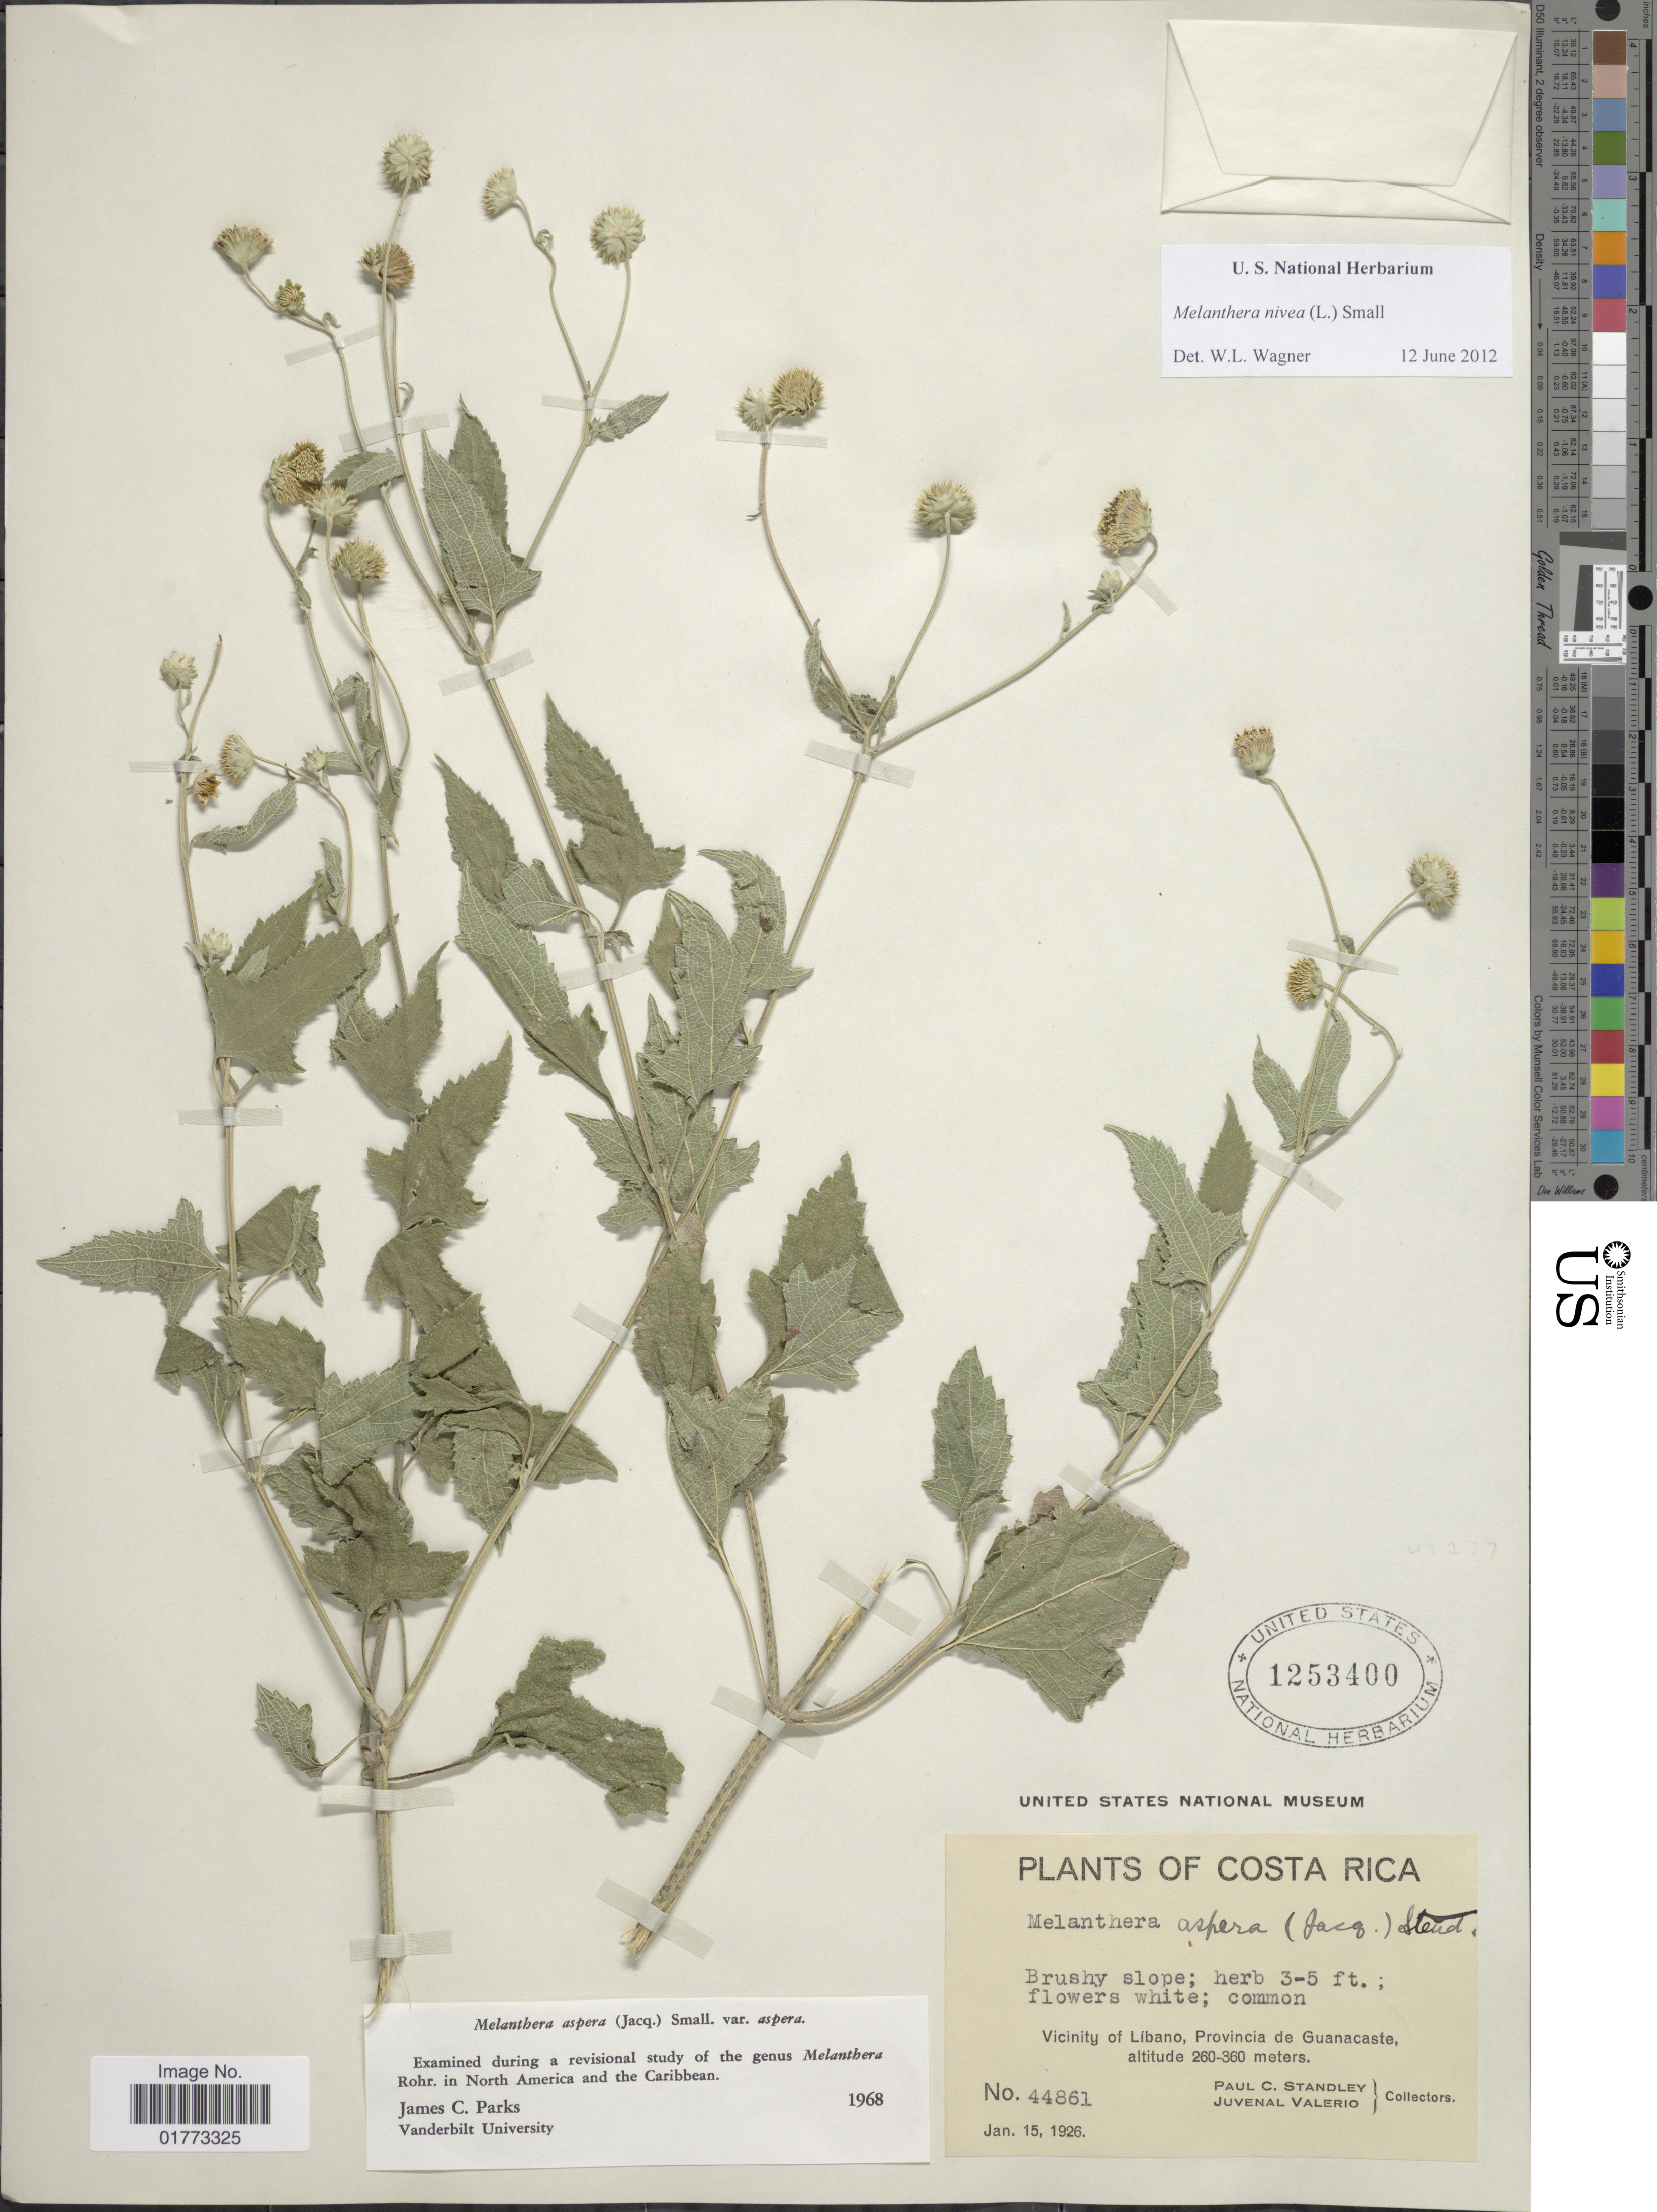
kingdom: Plantae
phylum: Tracheophyta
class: Magnoliopsida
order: Asterales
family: Asteraceae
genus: Melanthera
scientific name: Melanthera nivea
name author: (L.) Small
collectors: P. C. Standley & J. Valerio R.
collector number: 44861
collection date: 1926-01-15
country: Costa Rica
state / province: Guanacaste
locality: Vicinity of Libano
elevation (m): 260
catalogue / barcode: US 1253400